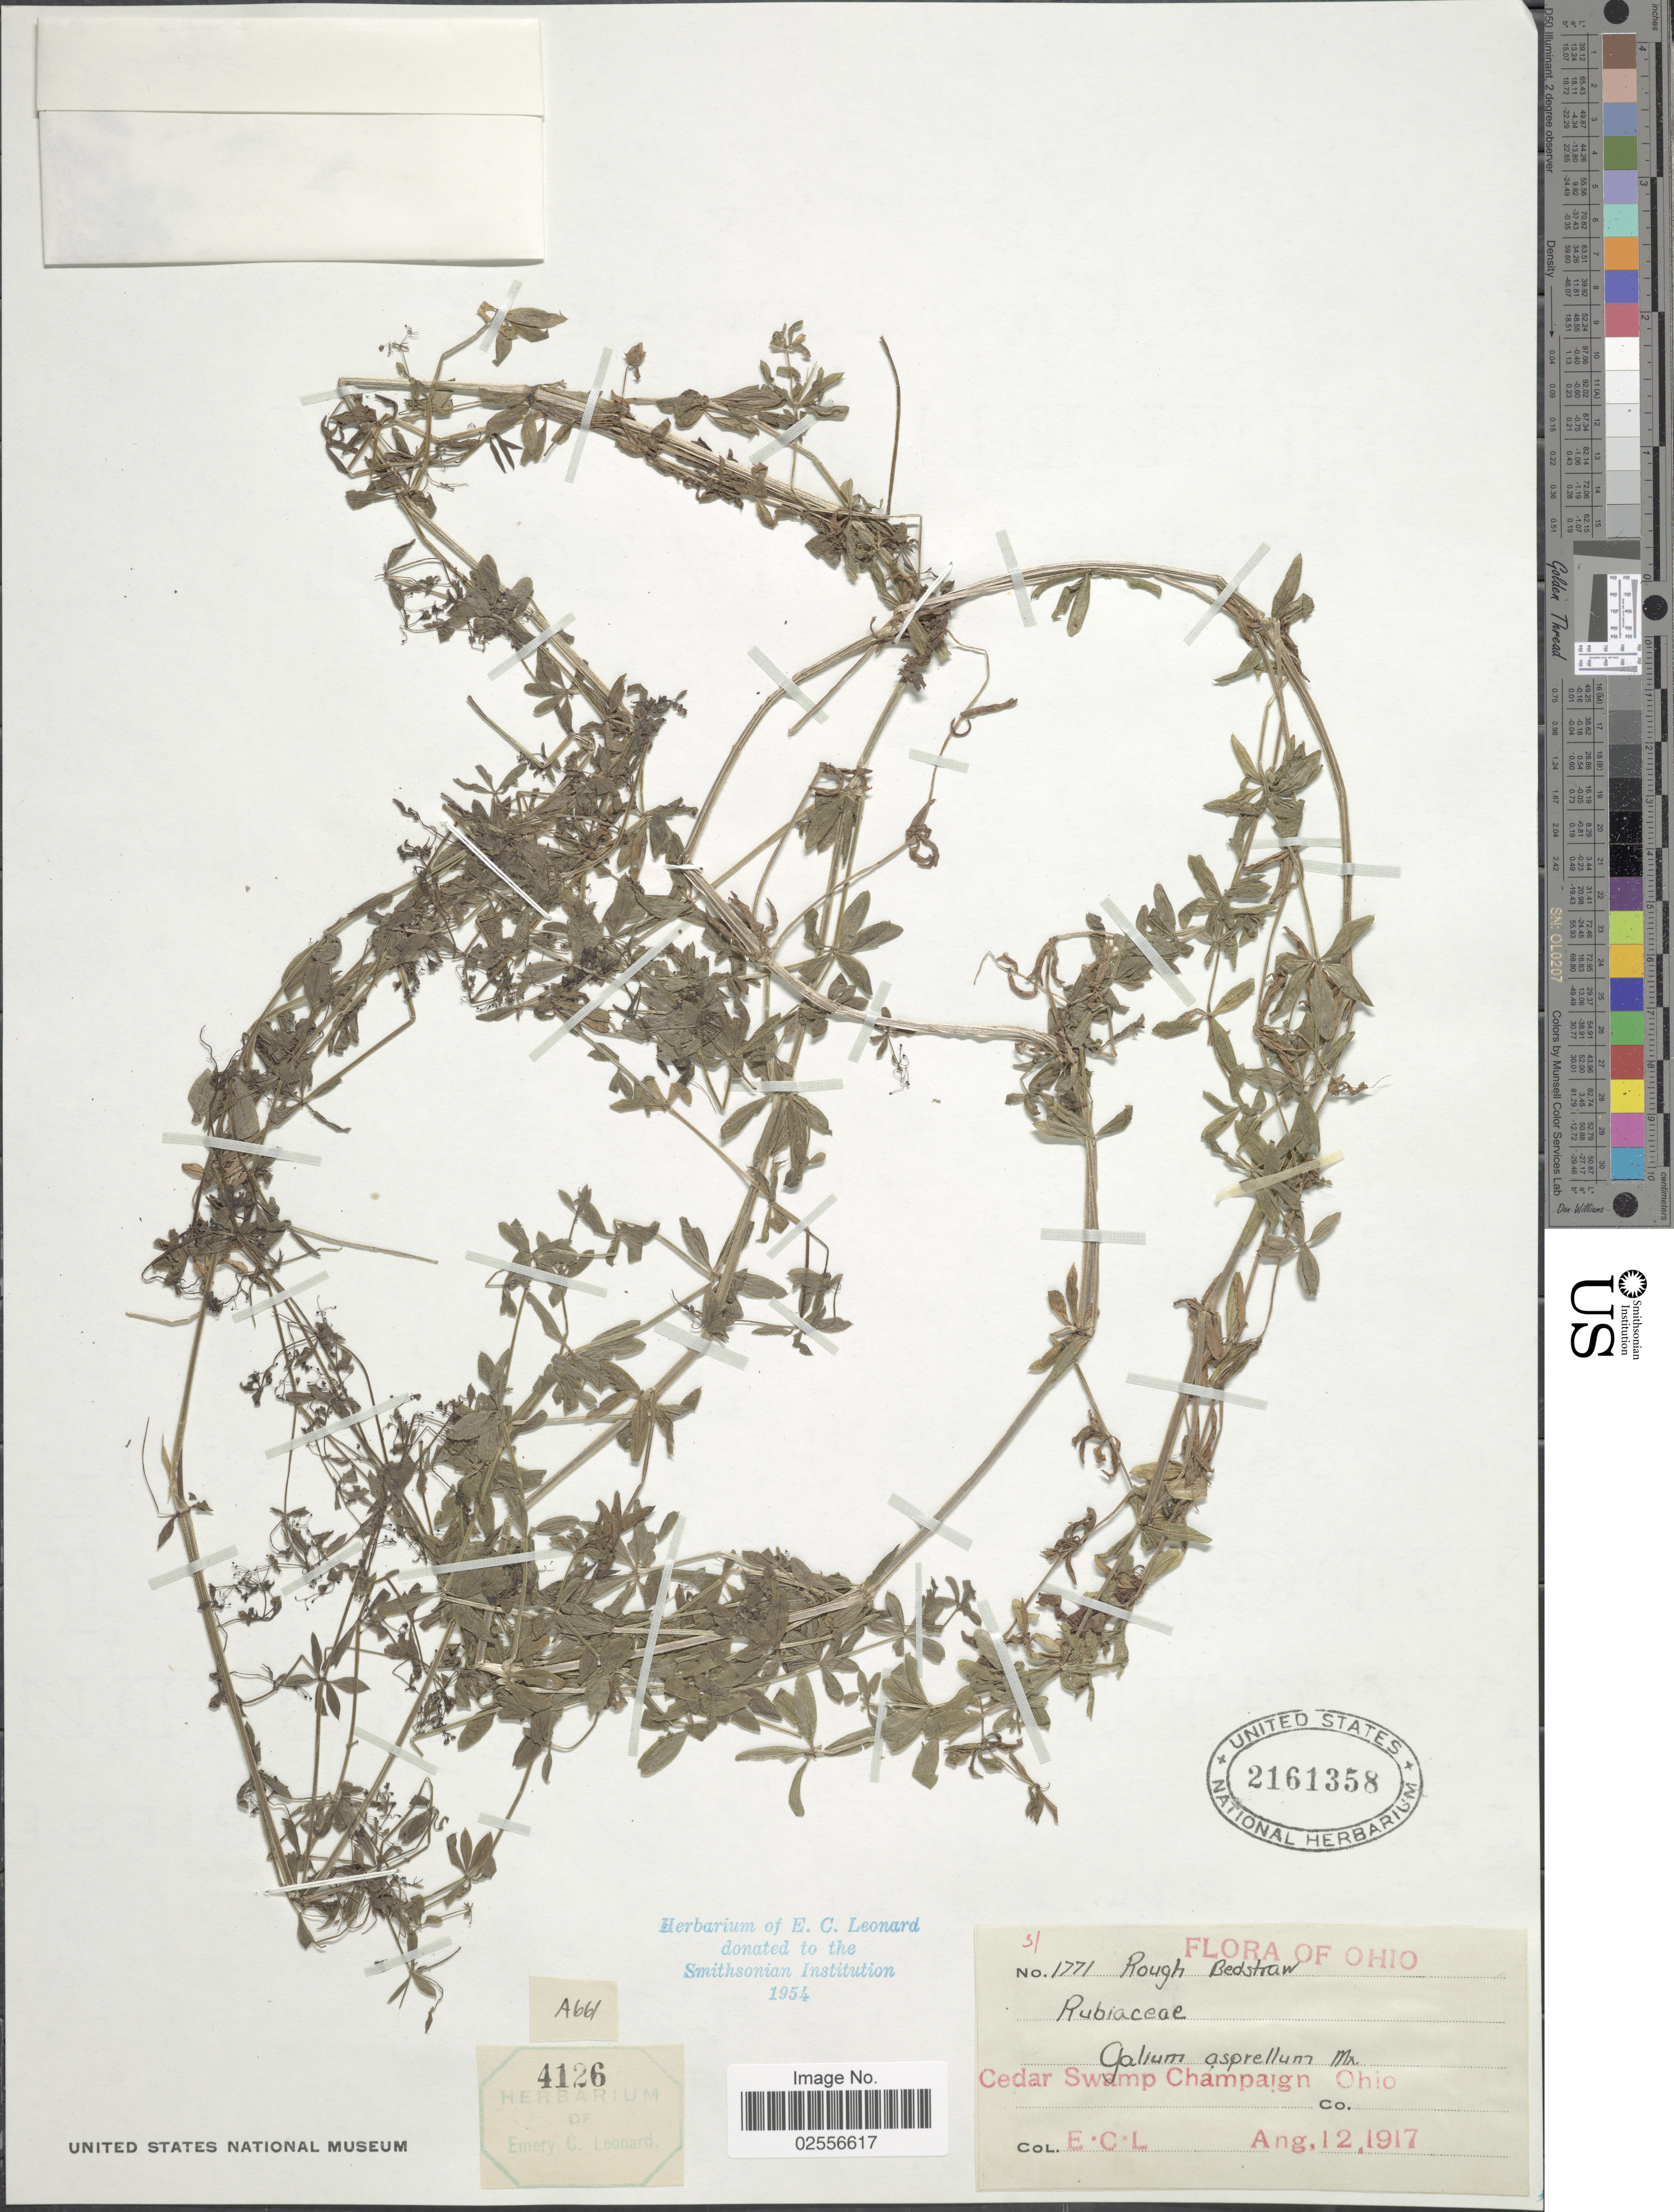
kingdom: Plantae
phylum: Tracheophyta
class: Magnoliopsida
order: Gentianales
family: Rubiaceae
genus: Galium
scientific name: Galium asprellum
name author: Michx.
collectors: E. C. Leonard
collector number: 31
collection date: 1917-08-12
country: United States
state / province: Ohio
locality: Cedar Swamp Champaign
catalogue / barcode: US 2161358